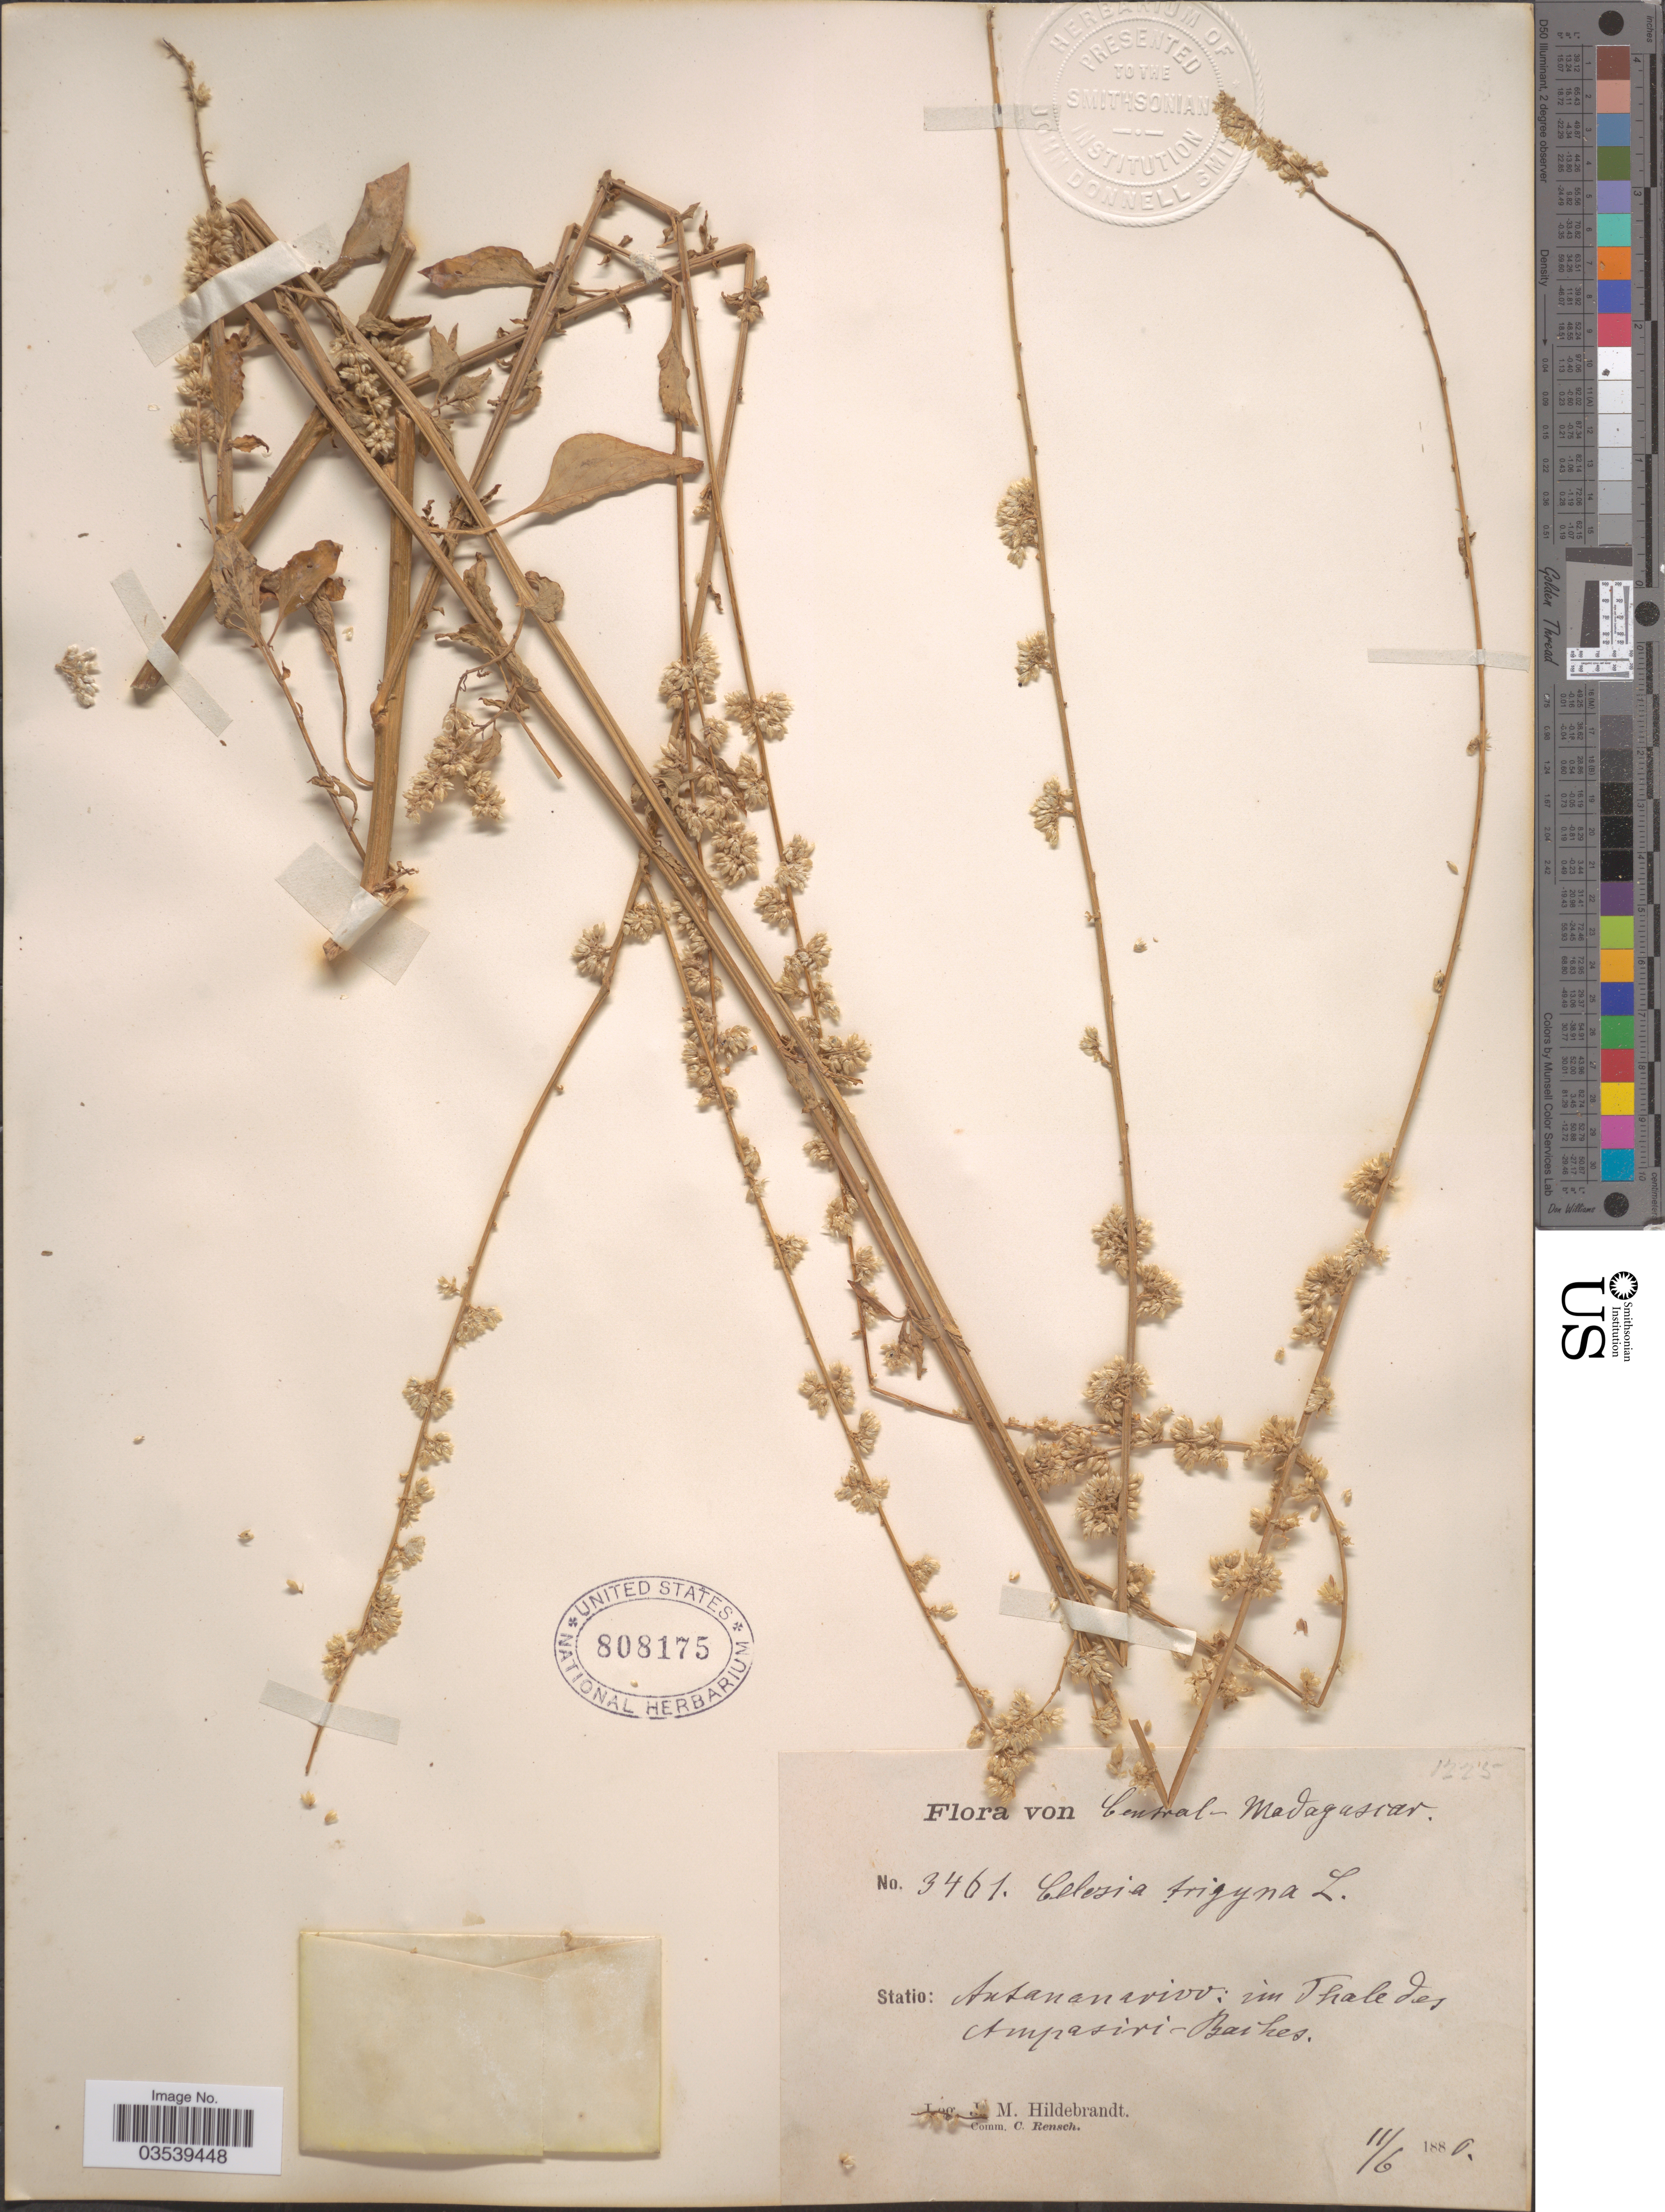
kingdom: Plantae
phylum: Tracheophyta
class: Magnoliopsida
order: Caryophyllales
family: Amaranthaceae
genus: Celosia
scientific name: Celosia trigyna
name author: L.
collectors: J. Hildebrandt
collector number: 3461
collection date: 1880-06-11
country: Madagascar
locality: Central-Madagascar. Statio: im Thale des Ampasiri-Baikes. [interpreted]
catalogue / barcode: US 808175